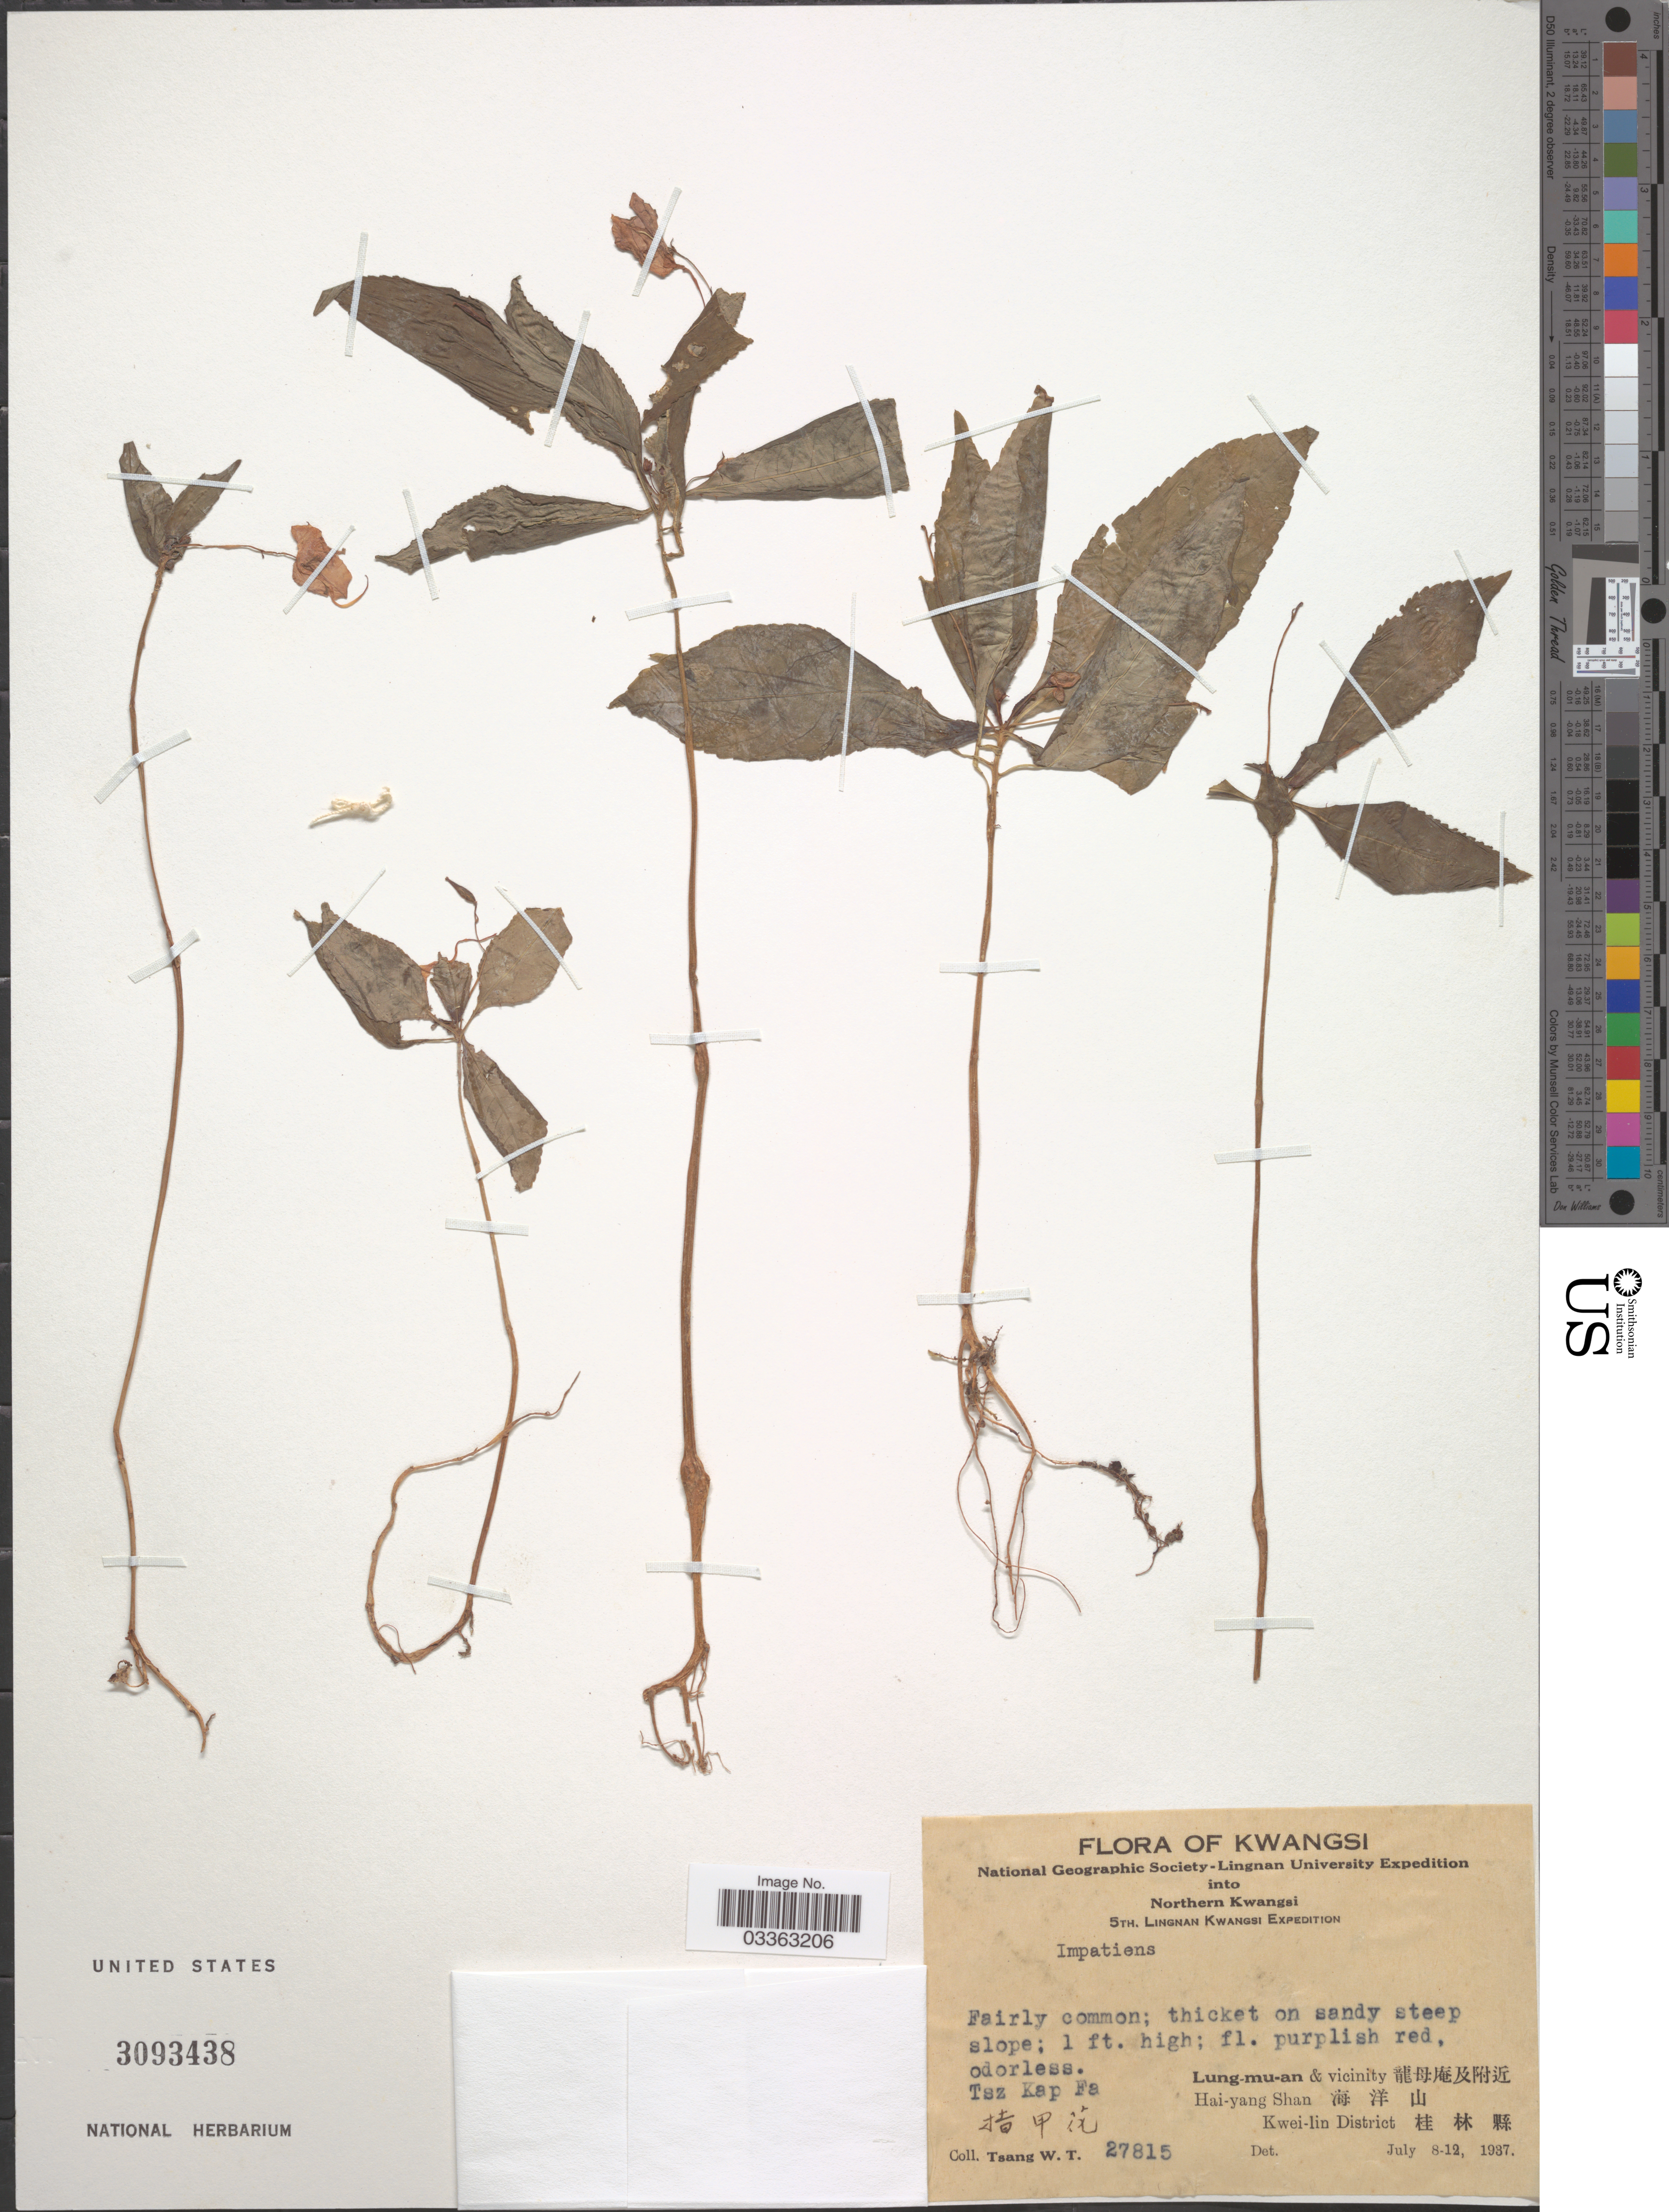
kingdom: Plantae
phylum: Tracheophyta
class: Magnoliopsida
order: Ericales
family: Balsaminaceae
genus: Impatiens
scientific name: Impatiens sp.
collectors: W. T. Tsang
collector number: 27815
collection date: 1937-01-08/1937-01-12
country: China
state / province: Guangxi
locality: Kwangsi. Northern Kwangsi. Tsz Kap Fa X. [unsure placement] Lung0mu-an & vicinity X. Hai-yang Shan X. Kwei-lin District X.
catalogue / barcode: US 3093438